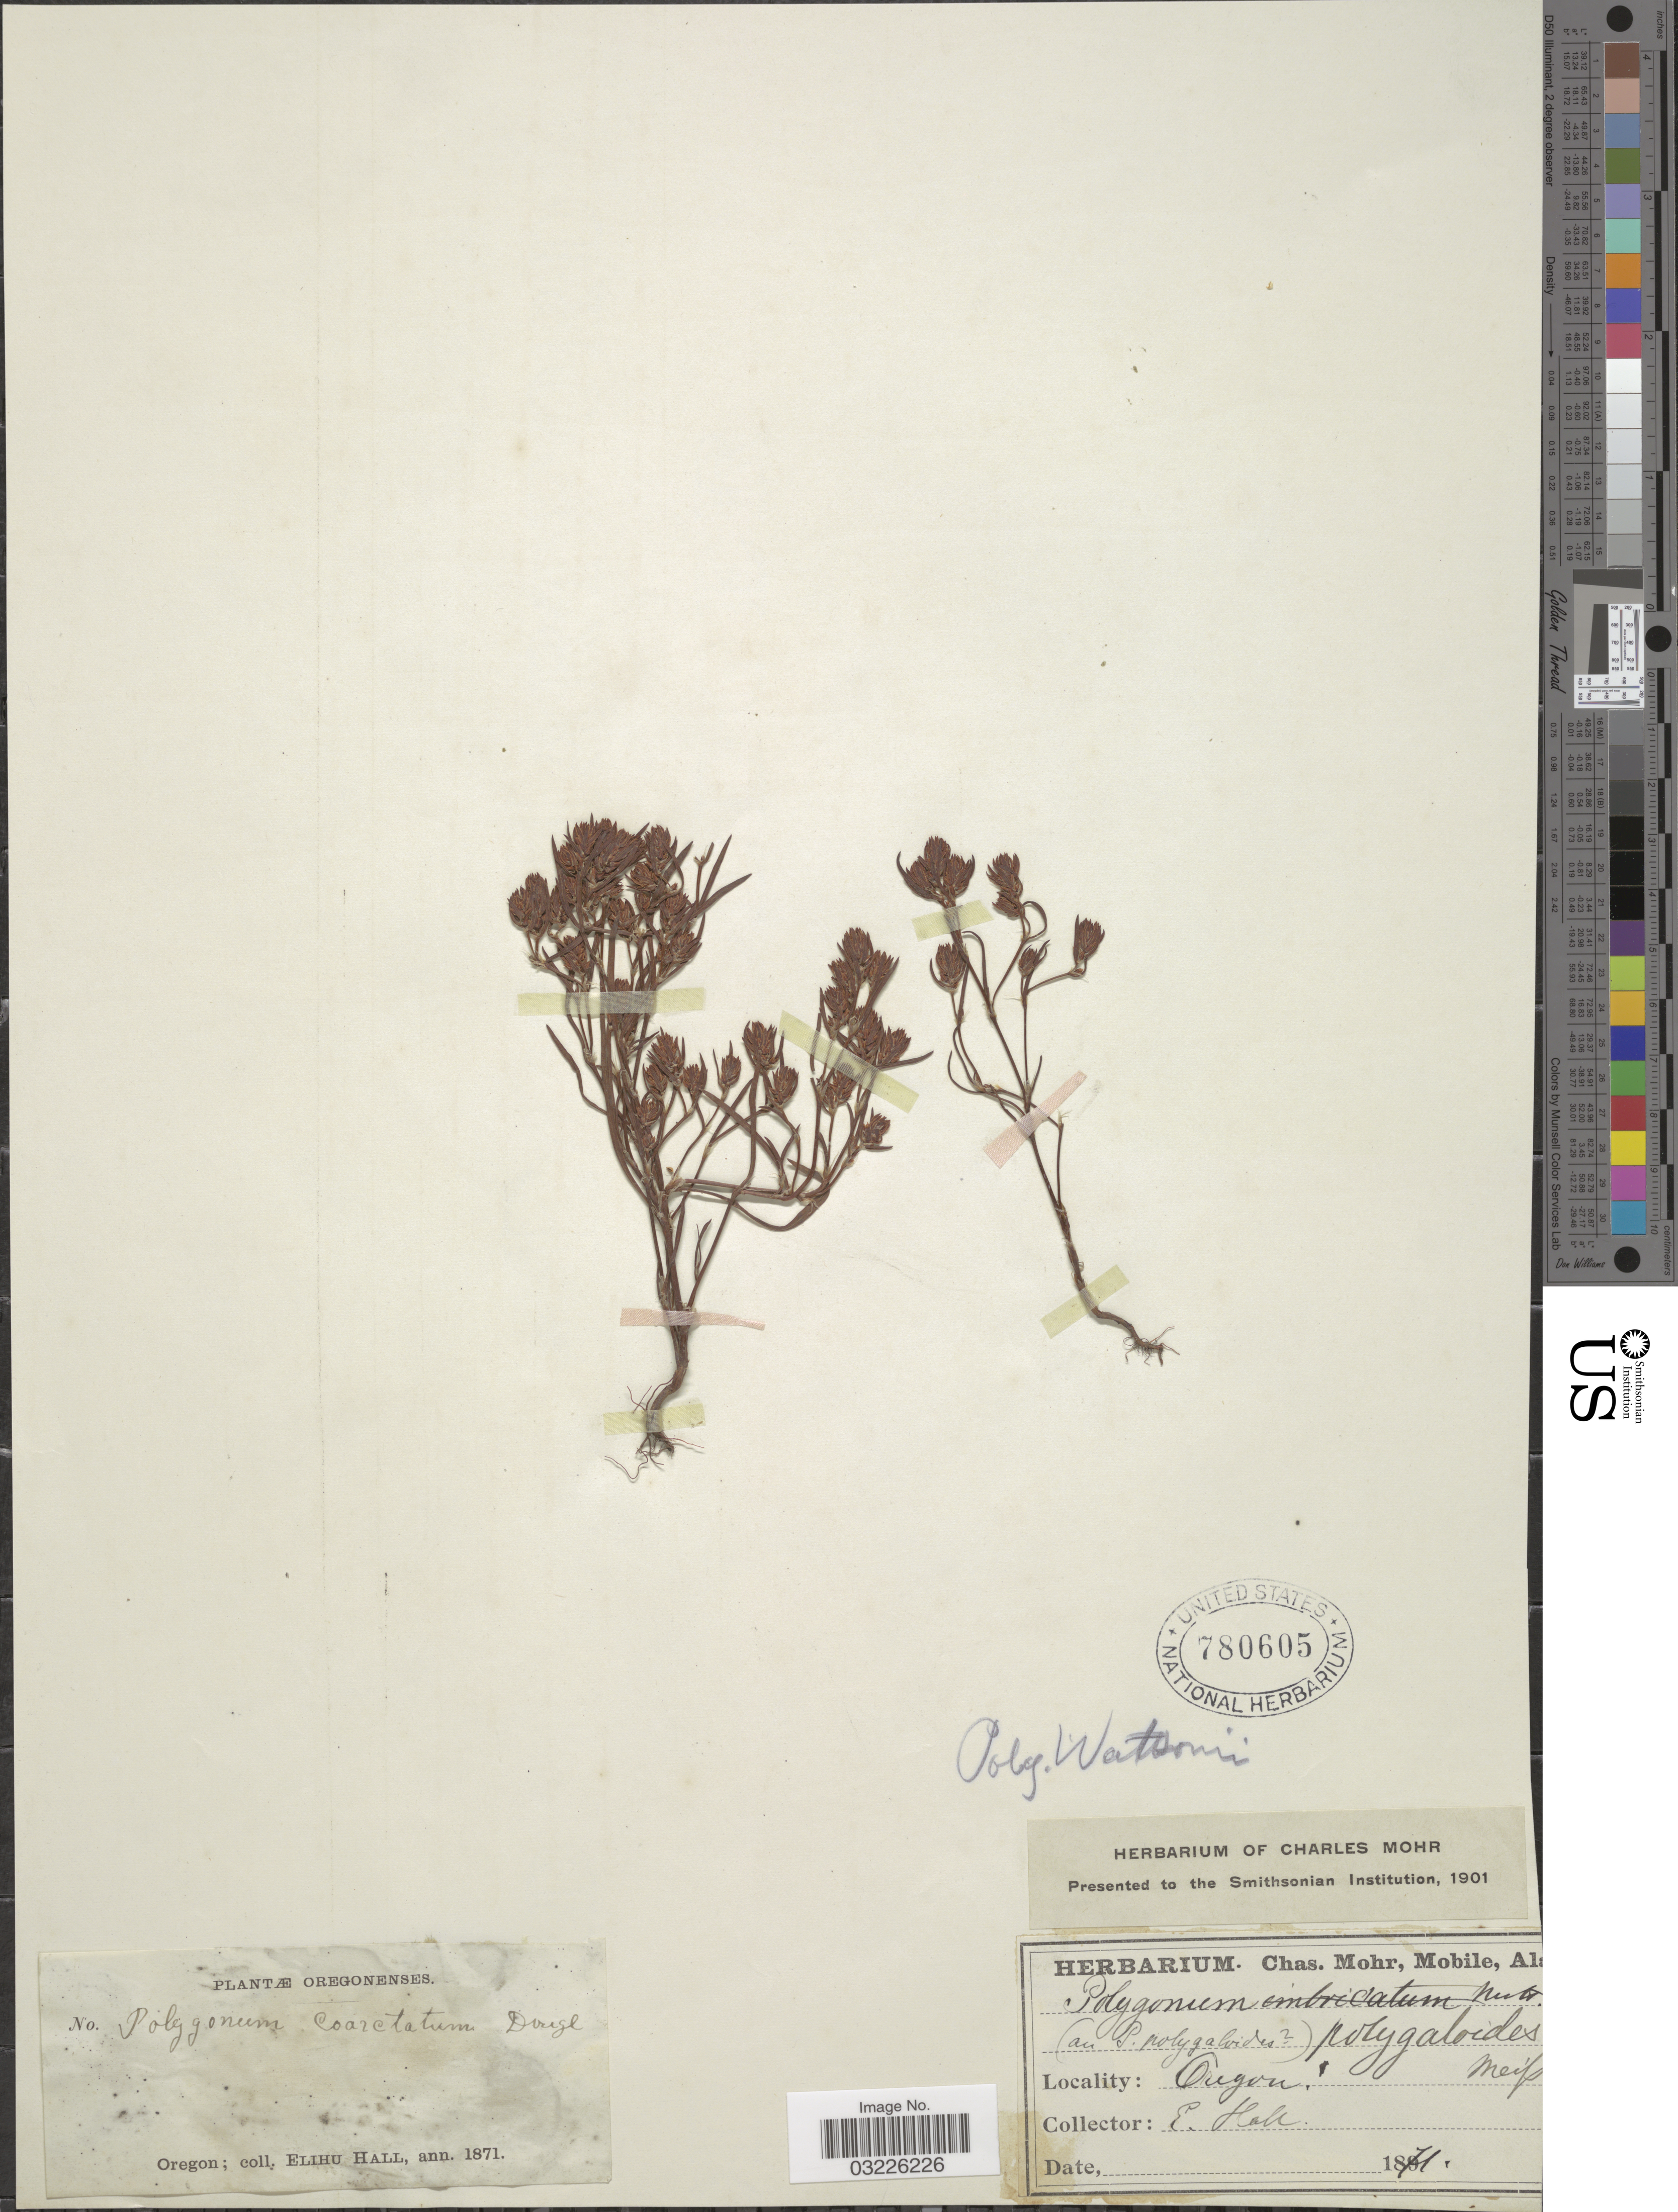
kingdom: Plantae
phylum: Tracheophyta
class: Magnoliopsida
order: Caryophyllales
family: Polygonaceae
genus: Polygonum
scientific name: Polygonum watsonii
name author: Small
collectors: E. Hall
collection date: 1871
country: United States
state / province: Oregon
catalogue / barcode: US 780605